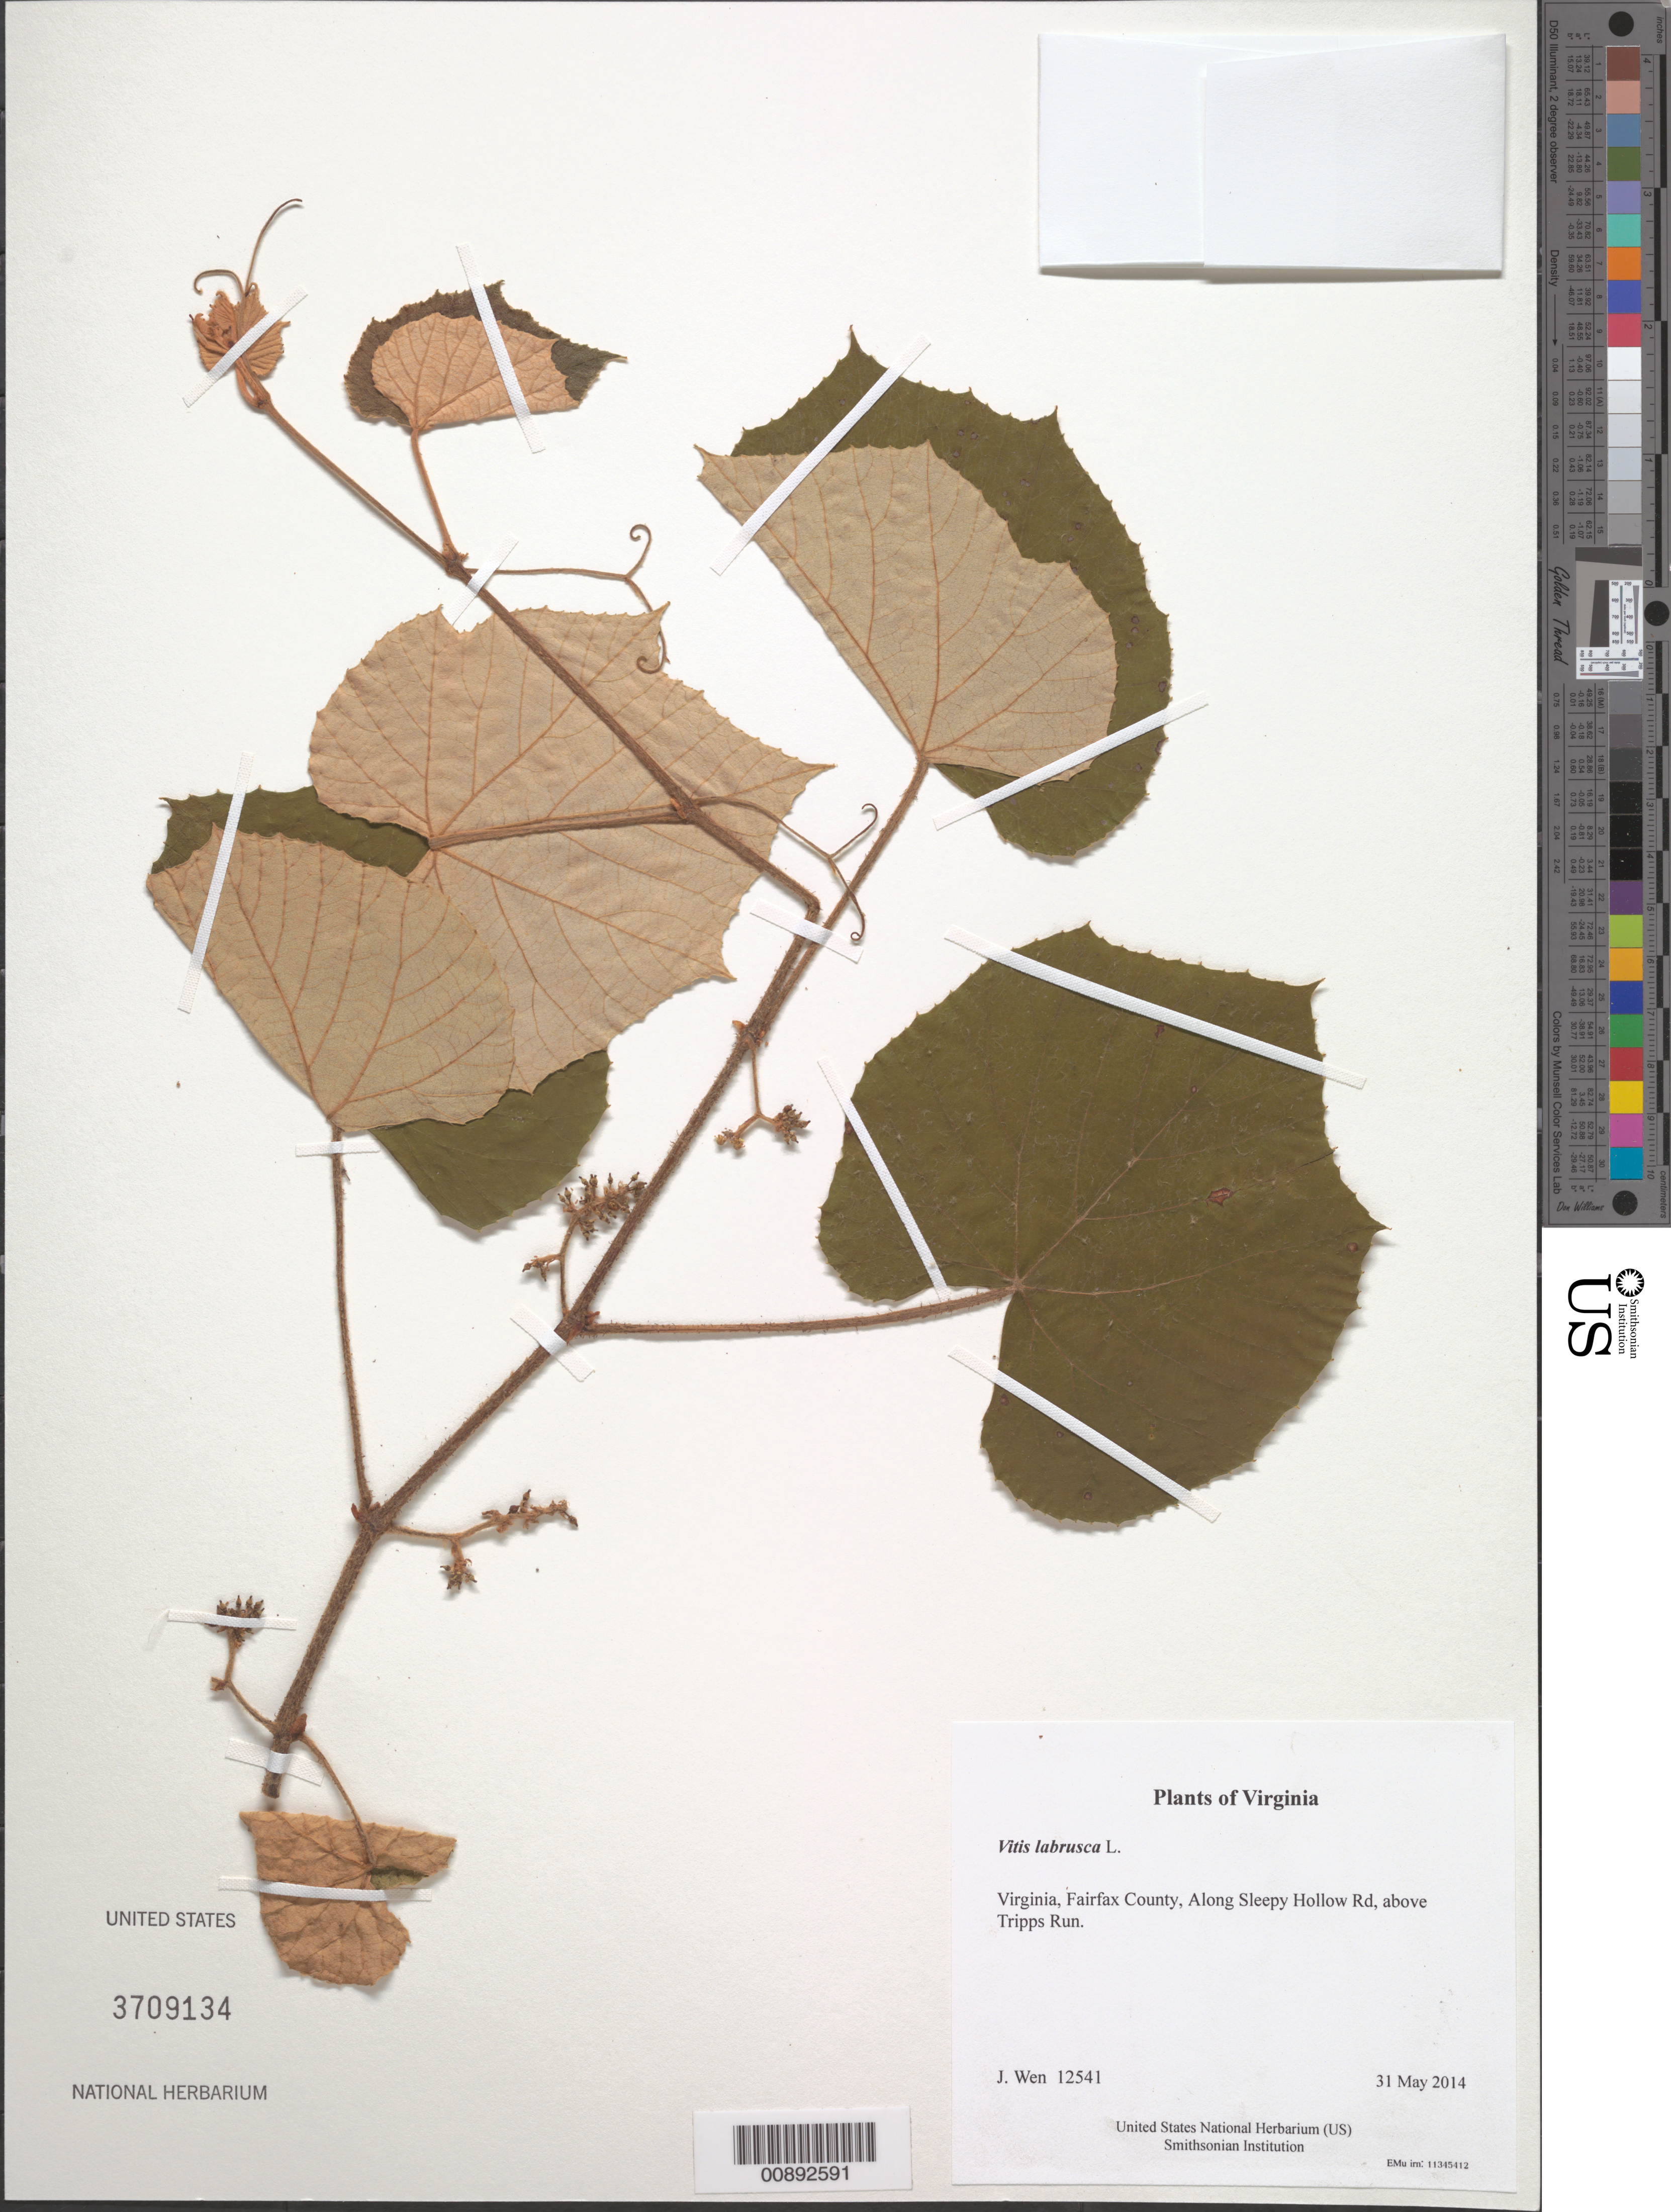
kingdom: Plantae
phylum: Tracheophyta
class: Magnoliopsida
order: Vitales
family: Vitaceae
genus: Vitis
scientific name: Vitis labrusca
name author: L.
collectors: J. Wen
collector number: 12541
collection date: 2014-05-31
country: United States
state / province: Virginia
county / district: Fairfax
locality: Along Sleepy Hollow Rd, above Tripps Run.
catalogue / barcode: US 3709134